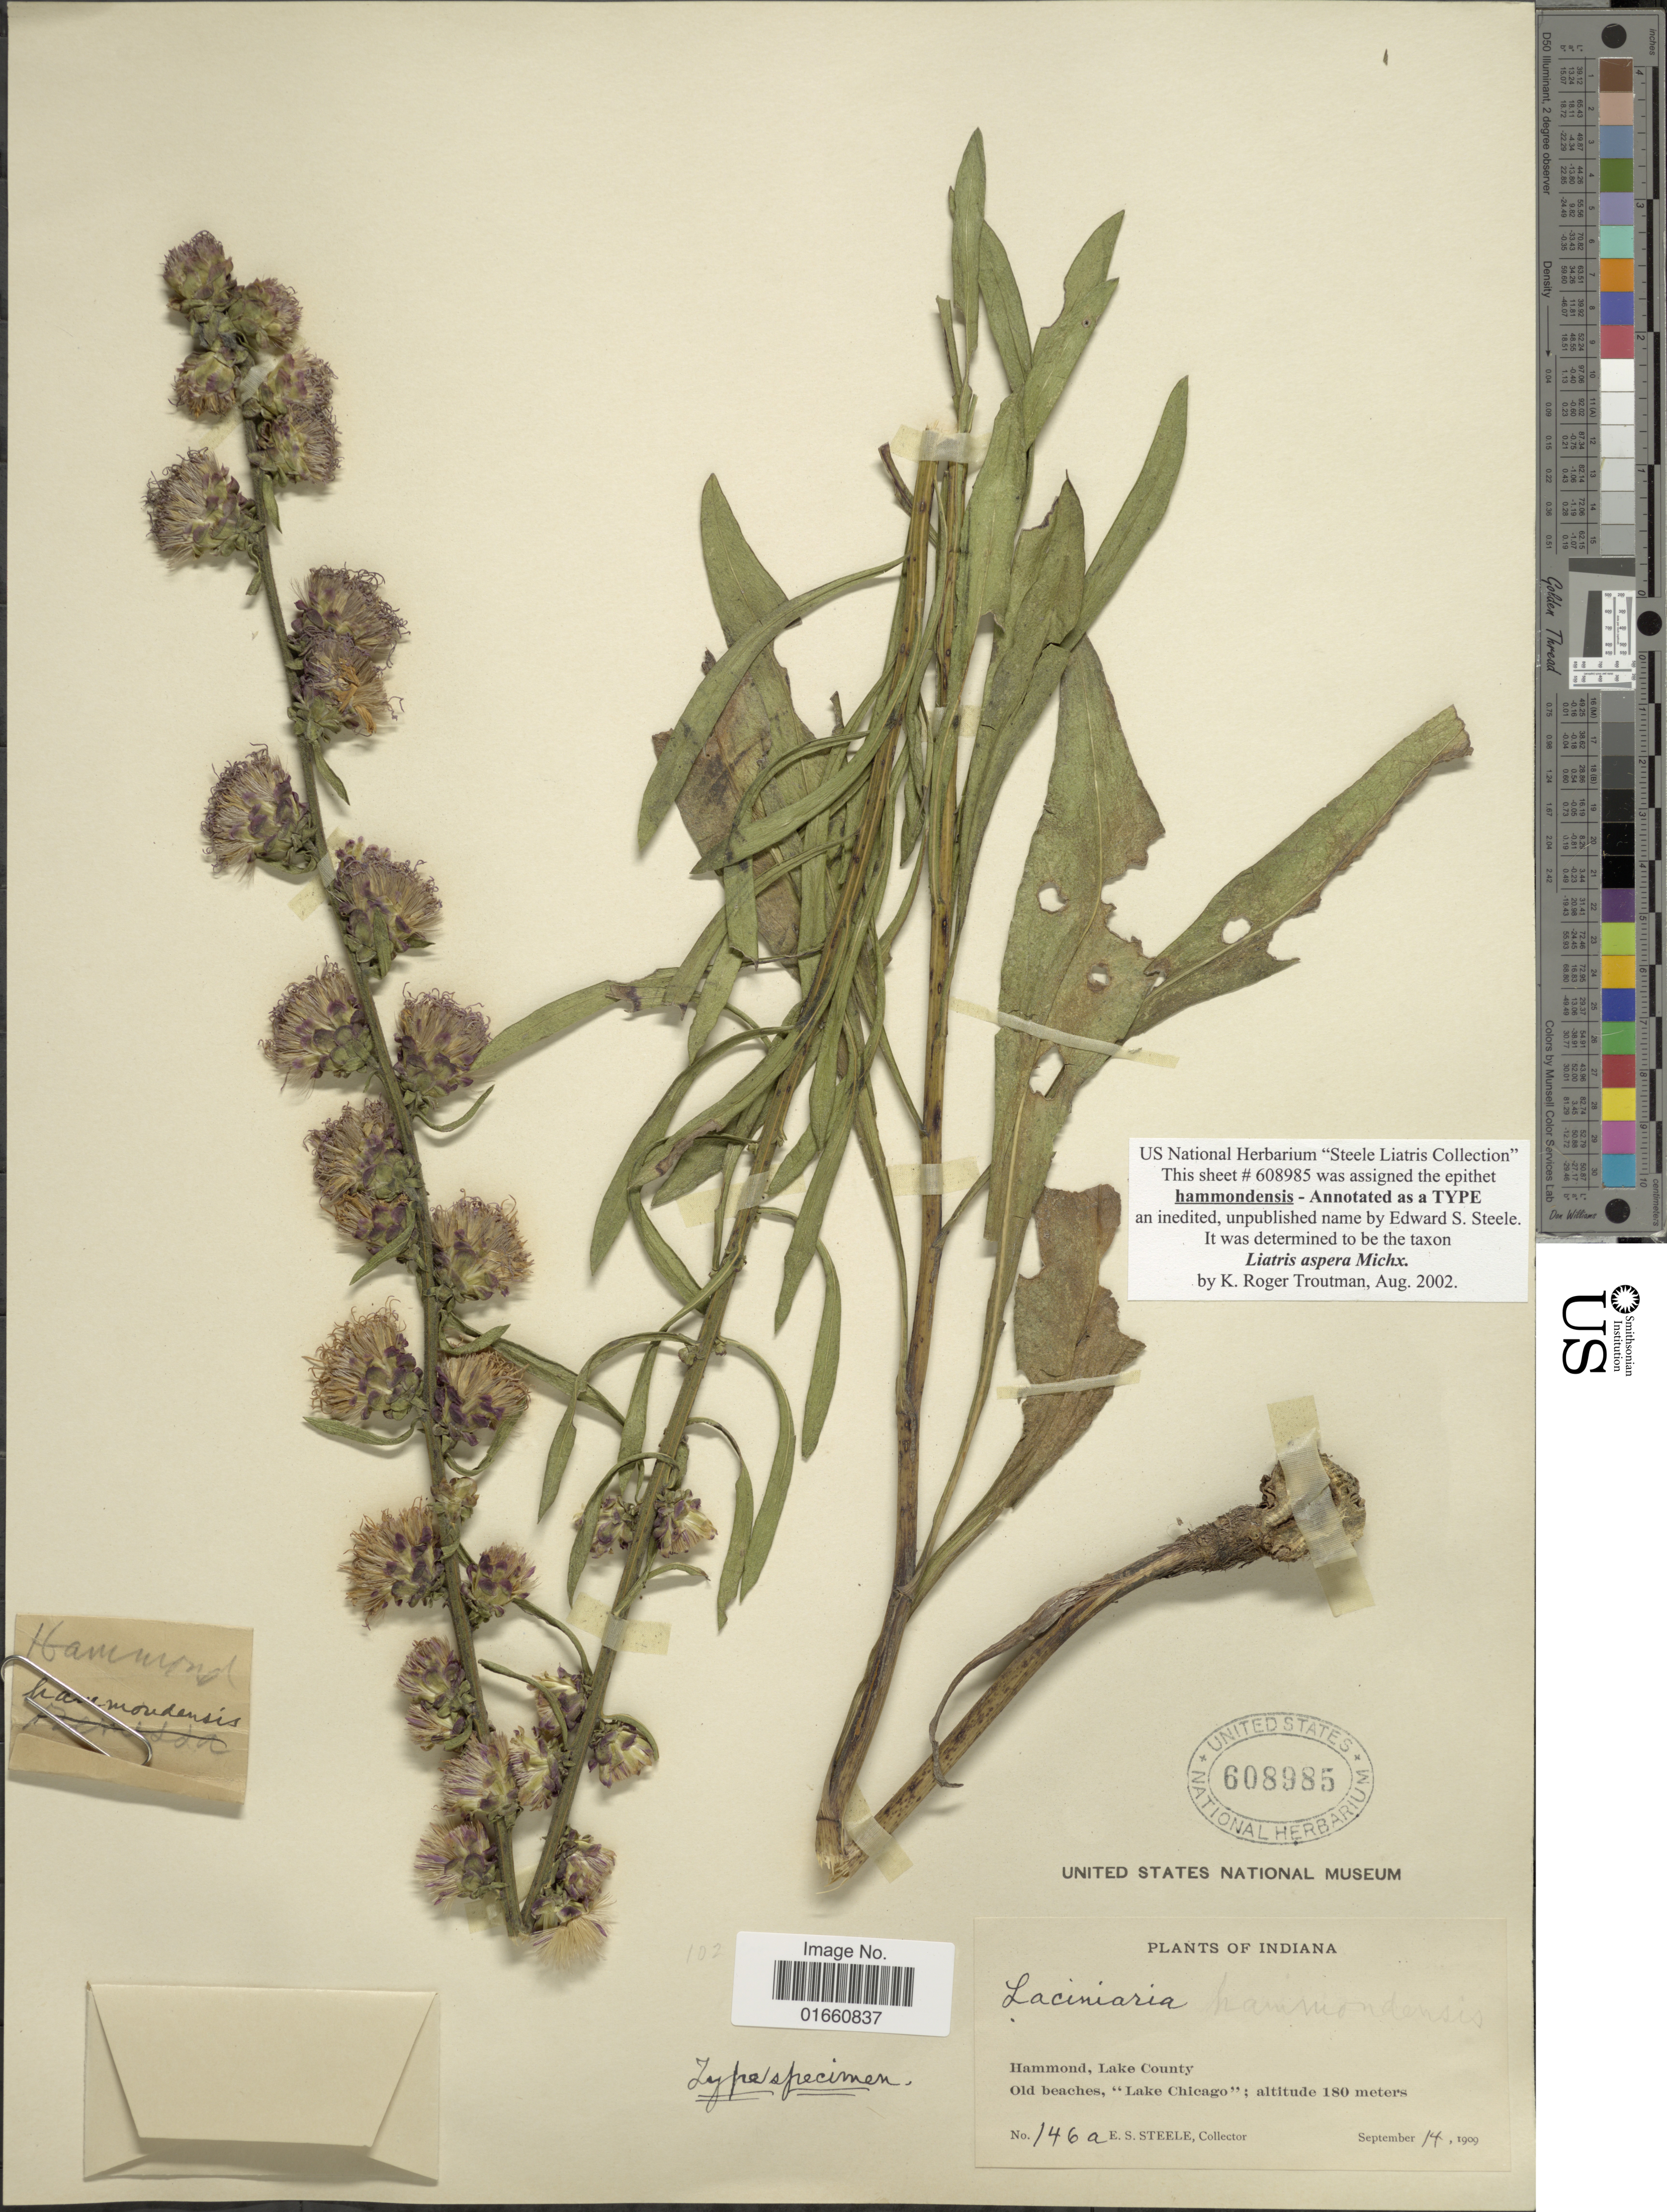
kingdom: Plantae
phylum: Tracheophyta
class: Magnoliopsida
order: Asterales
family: Asteraceae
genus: Liatris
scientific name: Liatris aspera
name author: Michx.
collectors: E. Steele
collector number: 146a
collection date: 1909-09-14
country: United States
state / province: Indiana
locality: Hammond, Lake County, Old beaches, "Lake Chicago"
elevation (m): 180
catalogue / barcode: US 608985